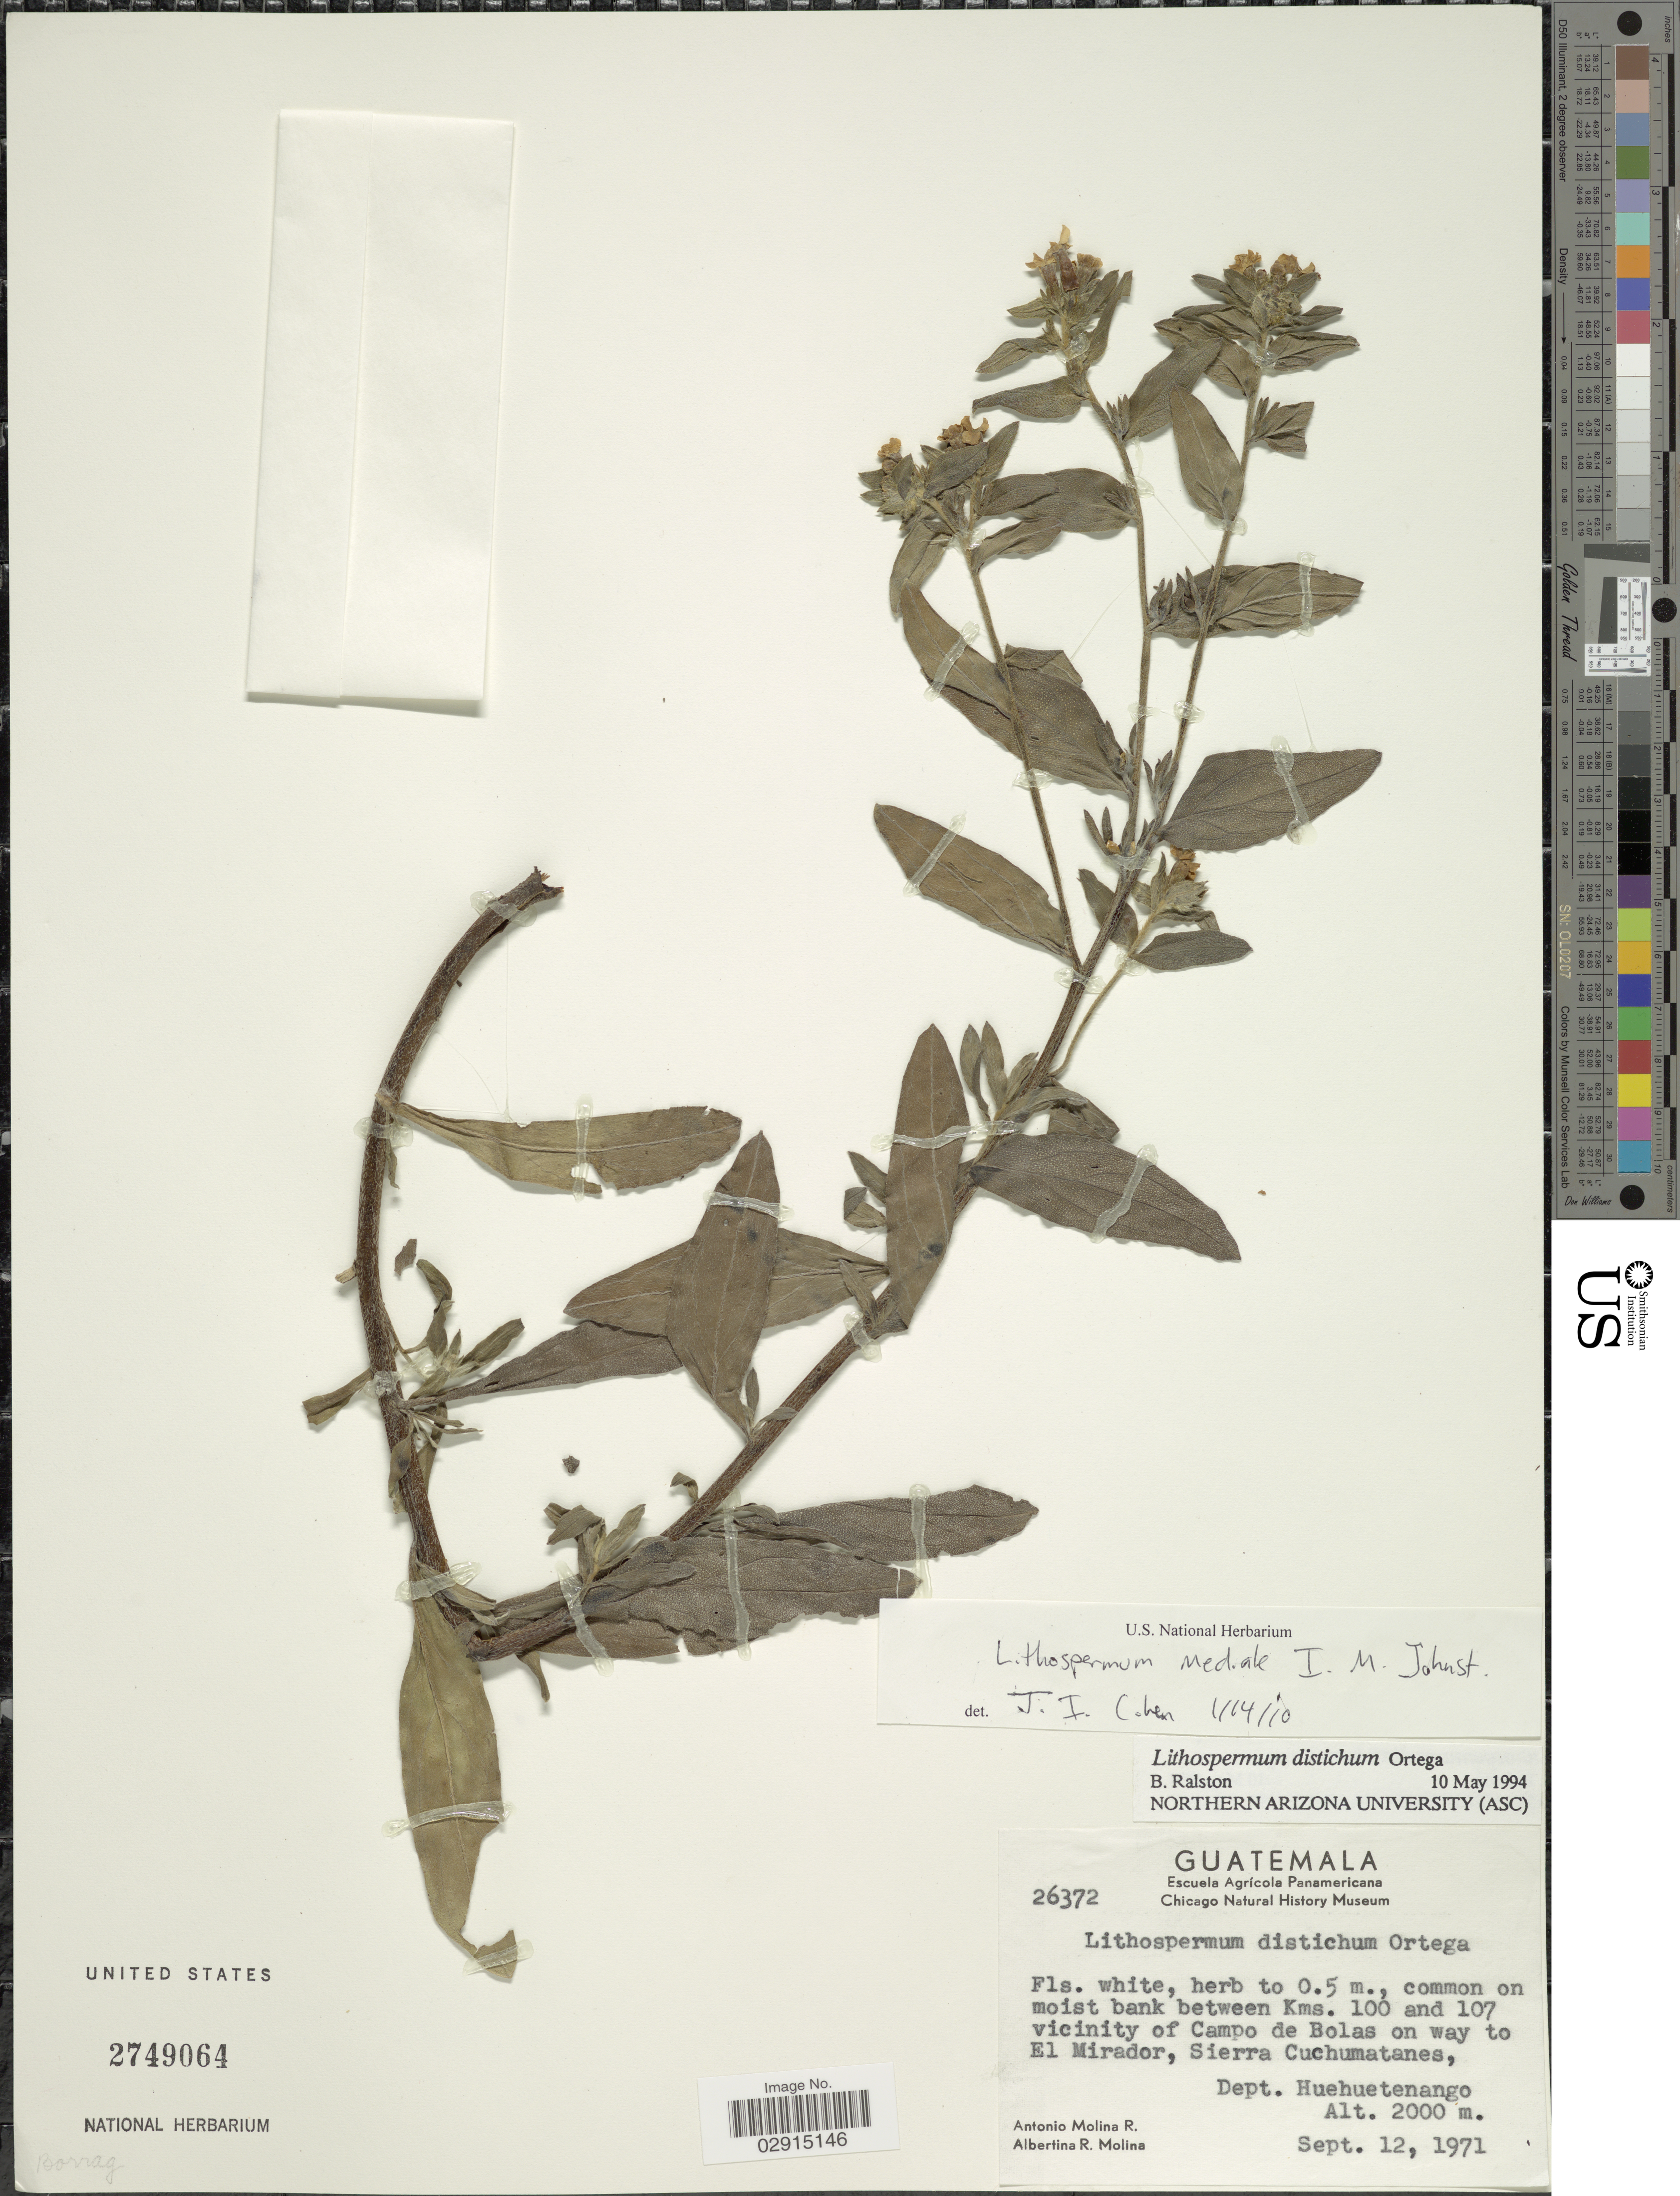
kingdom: Plantae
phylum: Tracheophyta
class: Magnoliopsida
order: Boraginales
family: Boraginaceae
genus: Lithospermum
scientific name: Lithospermum mediale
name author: I.M. Johnst.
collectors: A. Molina R. & A. R. Molina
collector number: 26372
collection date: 1971-09-12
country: Guatemala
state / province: Huehuetenango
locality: Common on moist bank between Kms. 100 and 107, vicinity of Campo de Bolas on way to El Mirador, Sierra Cuchumatanes, Dept. Huehuetenango.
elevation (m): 2000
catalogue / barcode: US 2749064